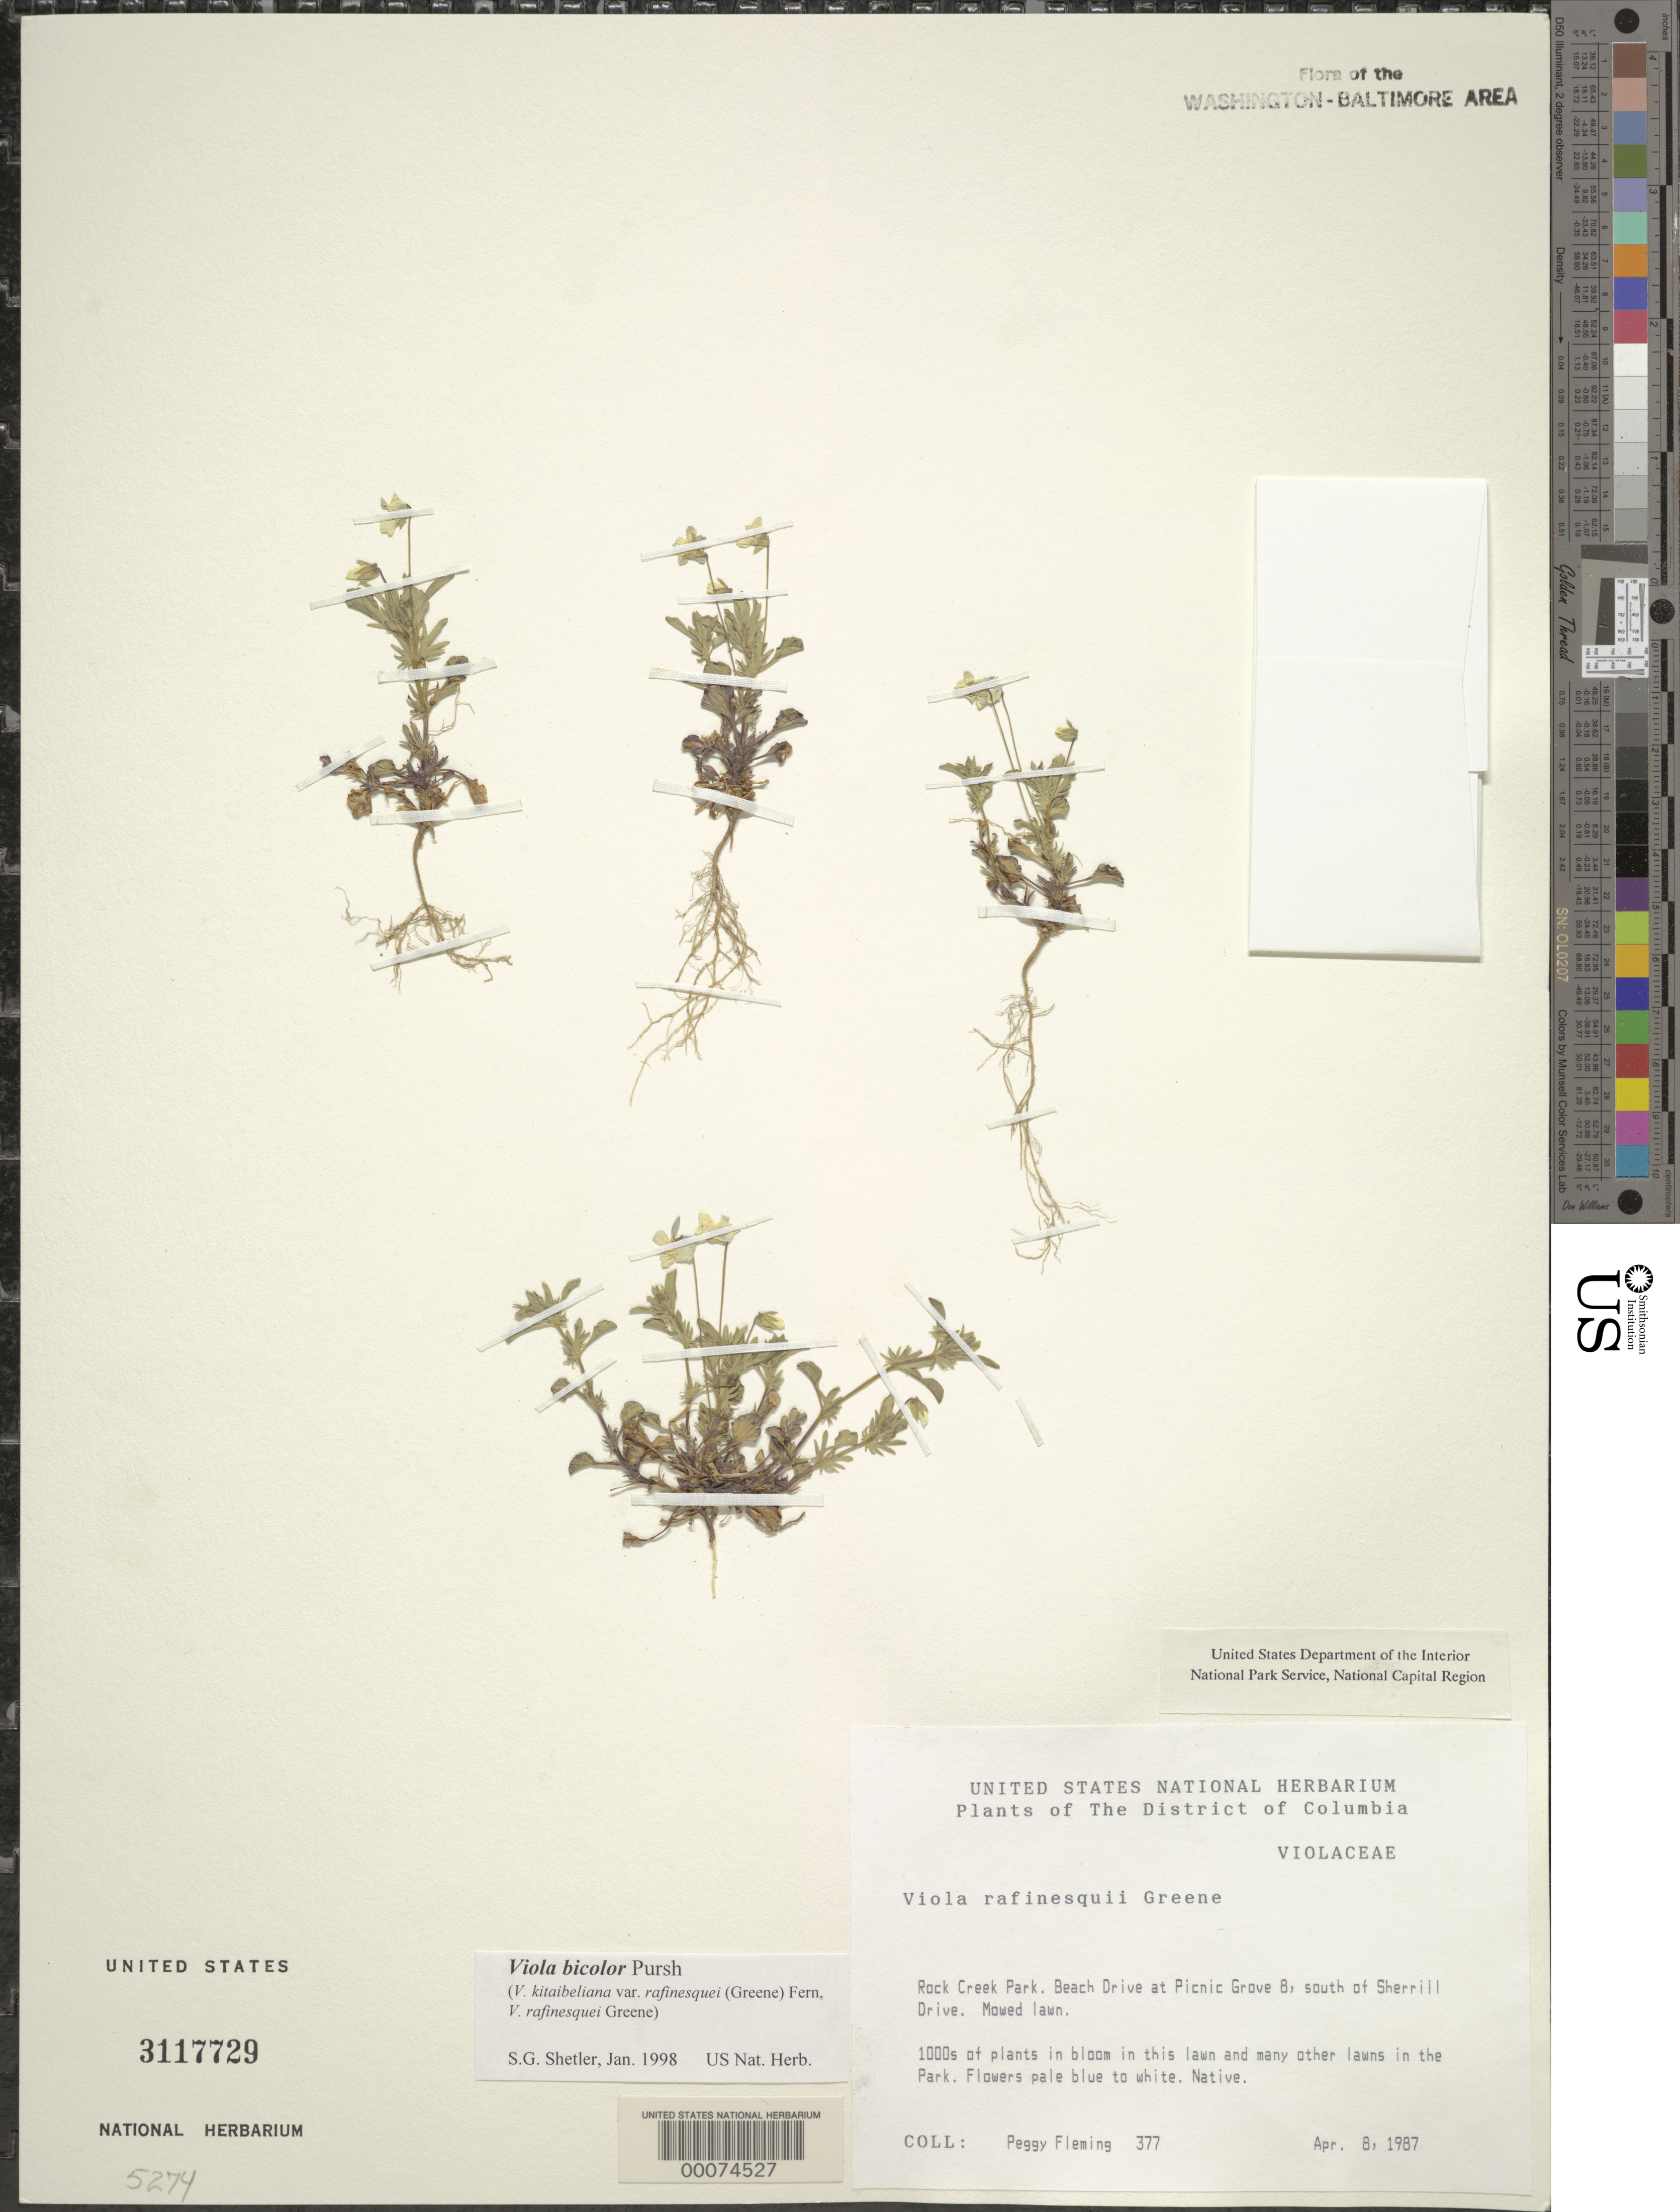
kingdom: Plantae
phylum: Tracheophyta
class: Magnoliopsida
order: Malpighiales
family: Violaceae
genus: Viola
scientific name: Viola bicolor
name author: Pursh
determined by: Shetler, Stanwyn G., (US), NMNH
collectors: P. Fleming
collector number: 377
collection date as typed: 08 Apr 1987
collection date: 1987-04-08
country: United States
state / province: District of Columbia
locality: Rock Creek Park. Beach Drive at Picnic Grove 8, south of Sherrill Drive. Rock Creek Park and vicinity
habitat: Mowed lawn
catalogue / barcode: US 3117729